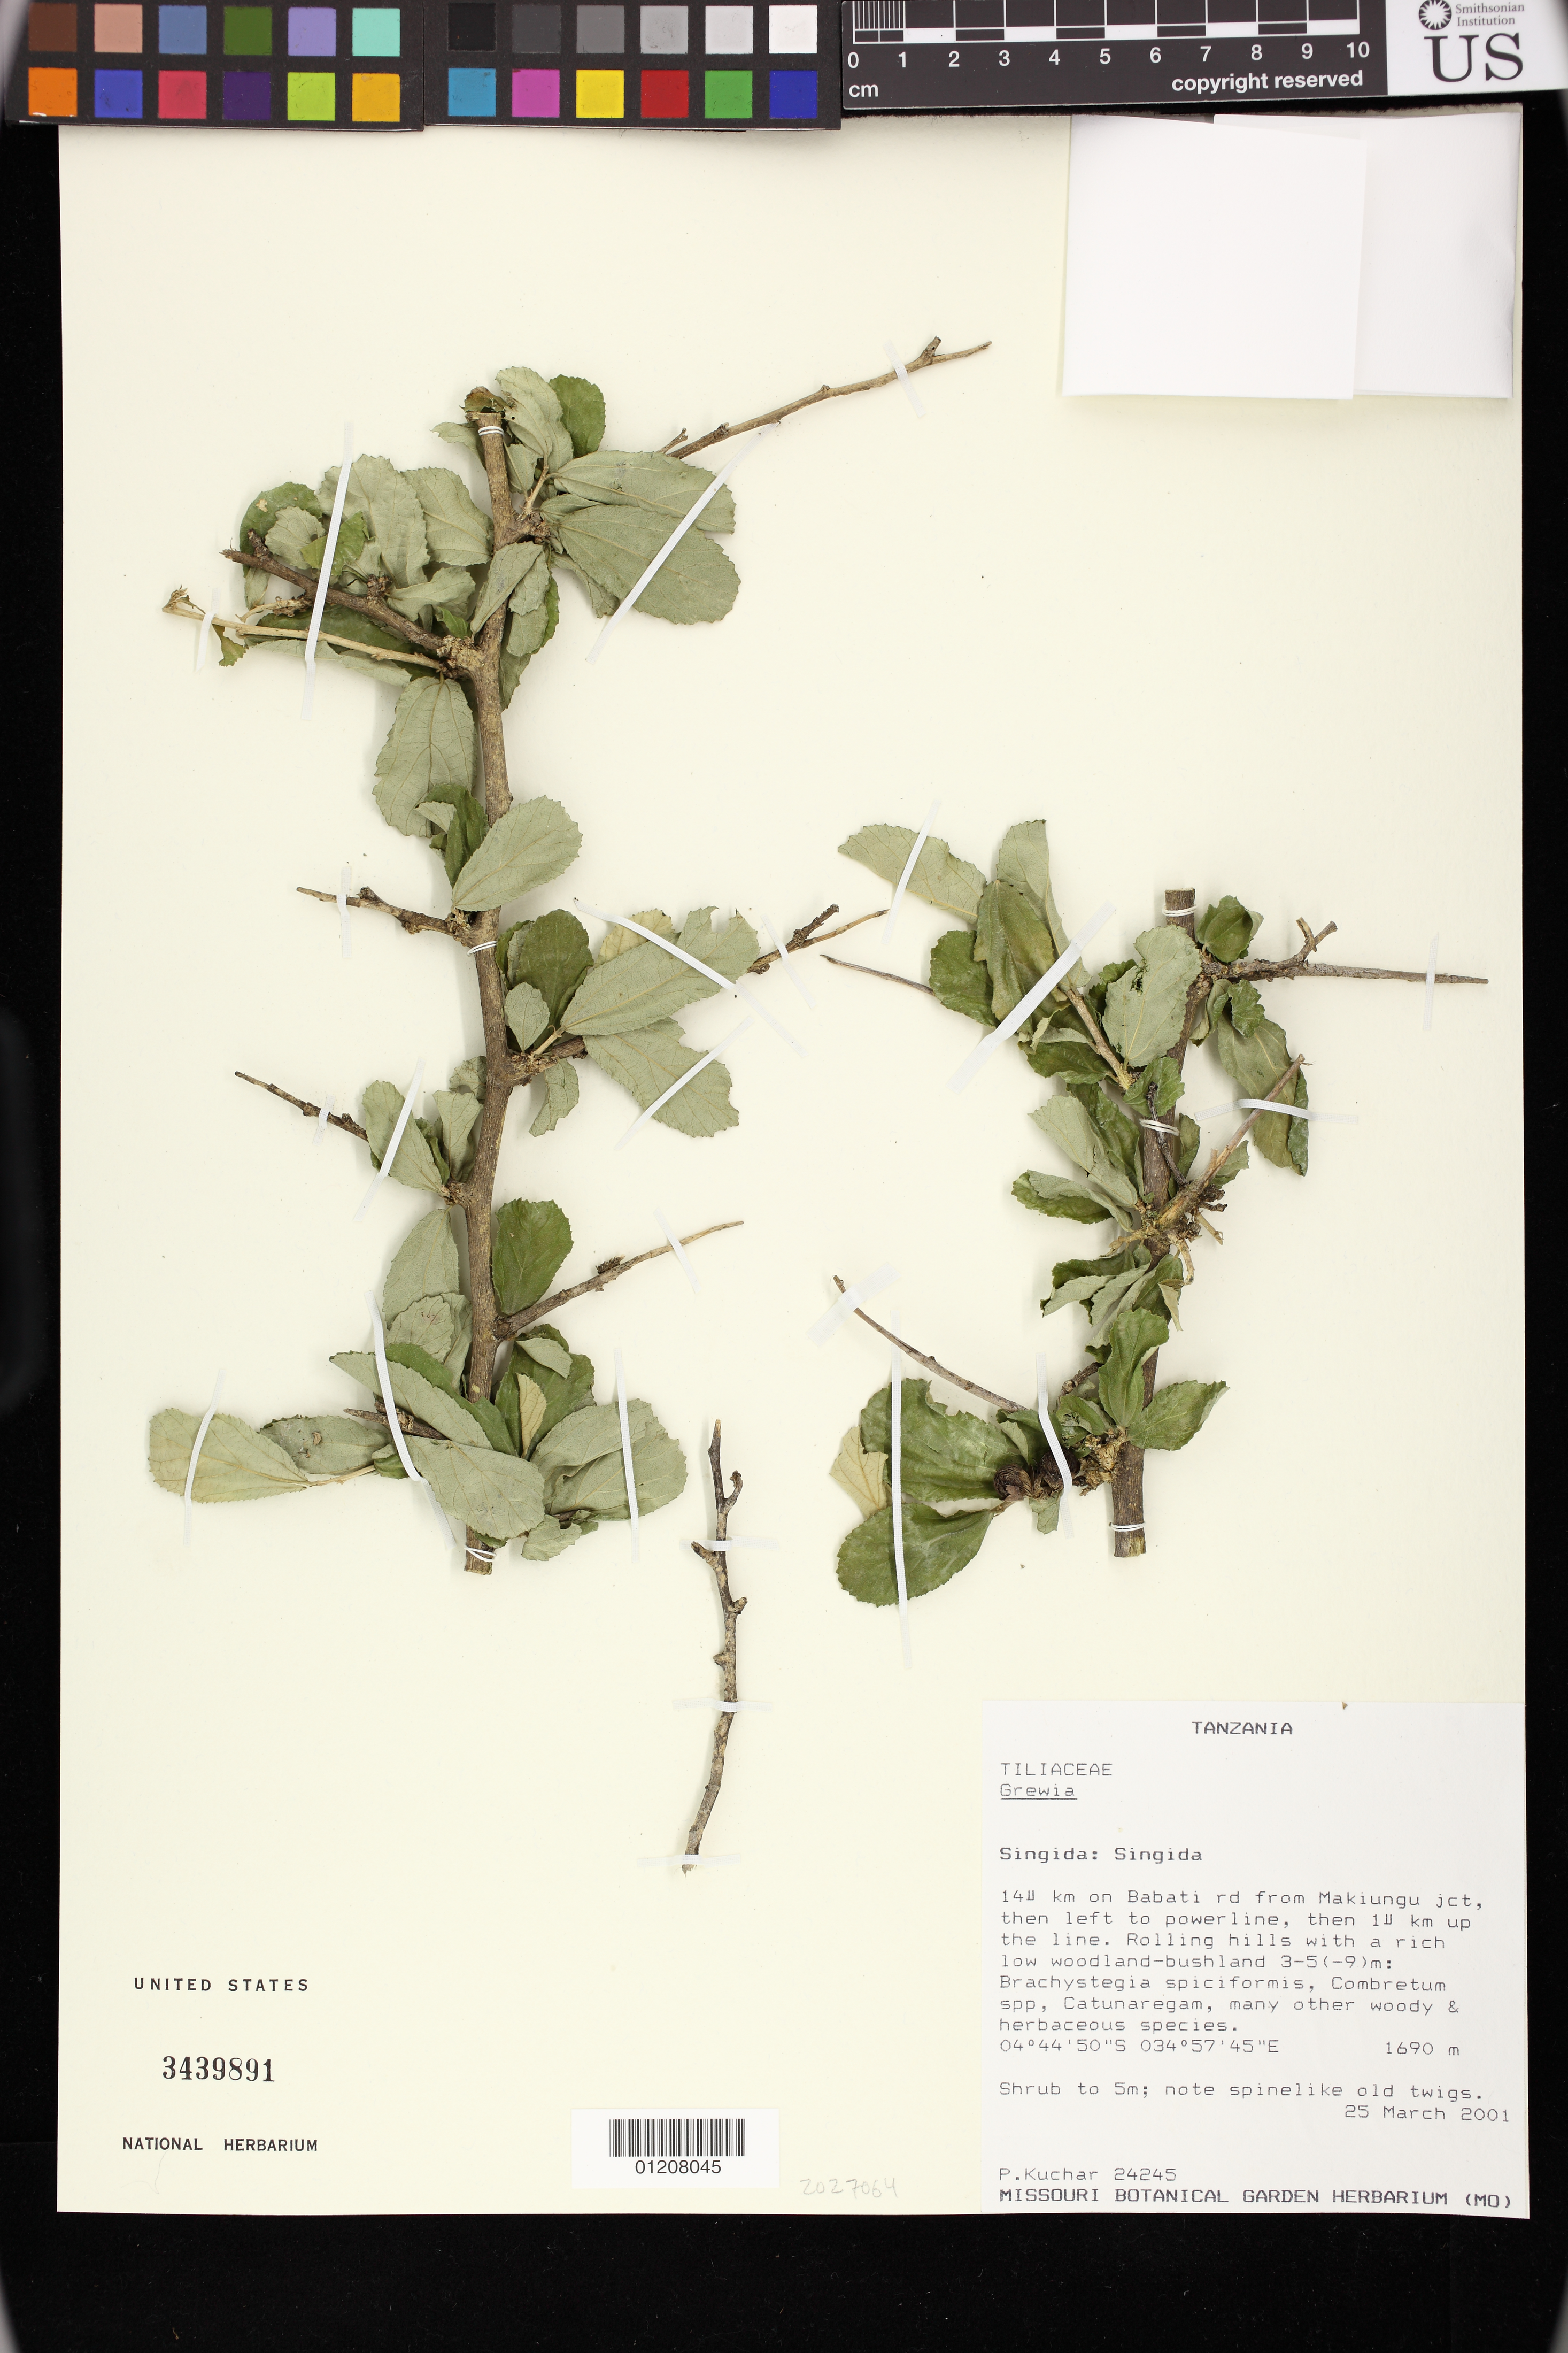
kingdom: Plantae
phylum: Tracheophyta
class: Magnoliopsida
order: Malvales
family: Malvaceae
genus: Grewia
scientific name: Grewia sp.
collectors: P. Kuchar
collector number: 24245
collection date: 2001-03-25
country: Tanzania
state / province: Singida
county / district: Singida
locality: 14 km on Babati rd from Makiungu jct, then left to powerline, then 1 km up the line. Rolling hills with a rich low woodland-bushland 3-5(-9)m.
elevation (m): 1690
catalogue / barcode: US 3439891